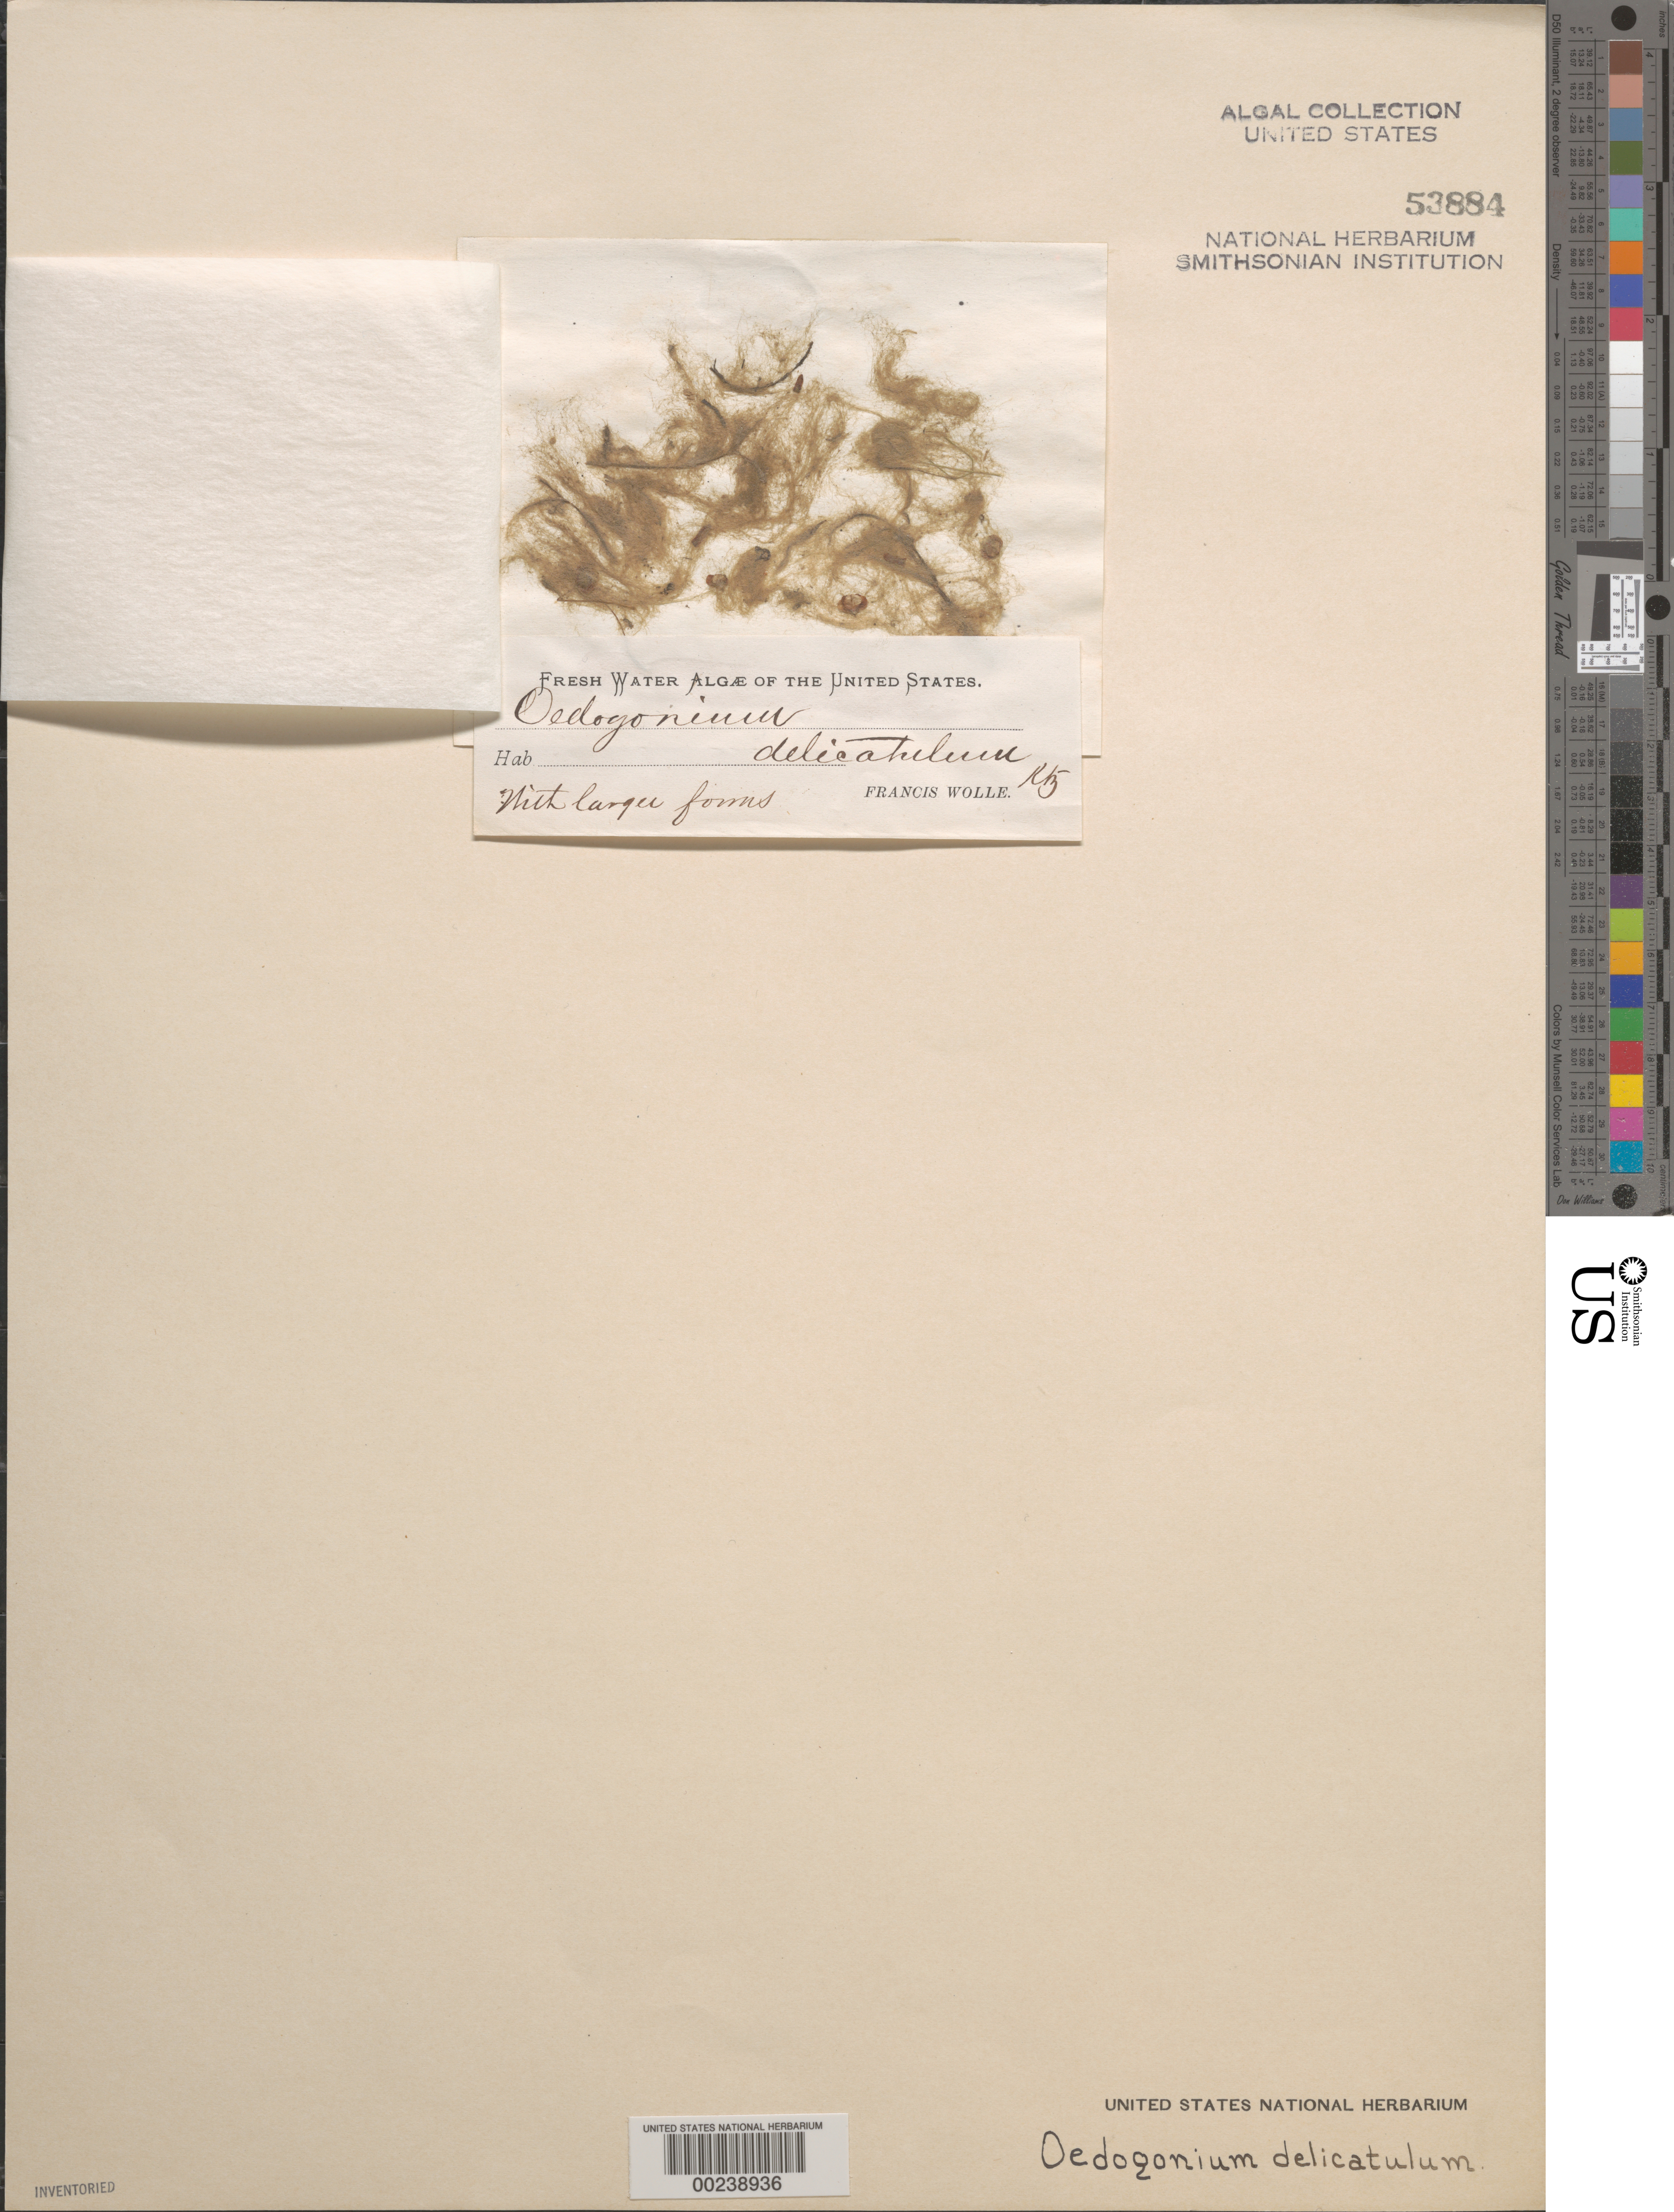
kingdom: Plantae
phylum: Chlorophyta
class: Chlorophyceae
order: Oedogoniales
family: Oedogoniaceae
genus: Oedogonium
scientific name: Oedogonium delicatulum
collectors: F. Wolle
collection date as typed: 18--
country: United States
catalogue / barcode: US 53884